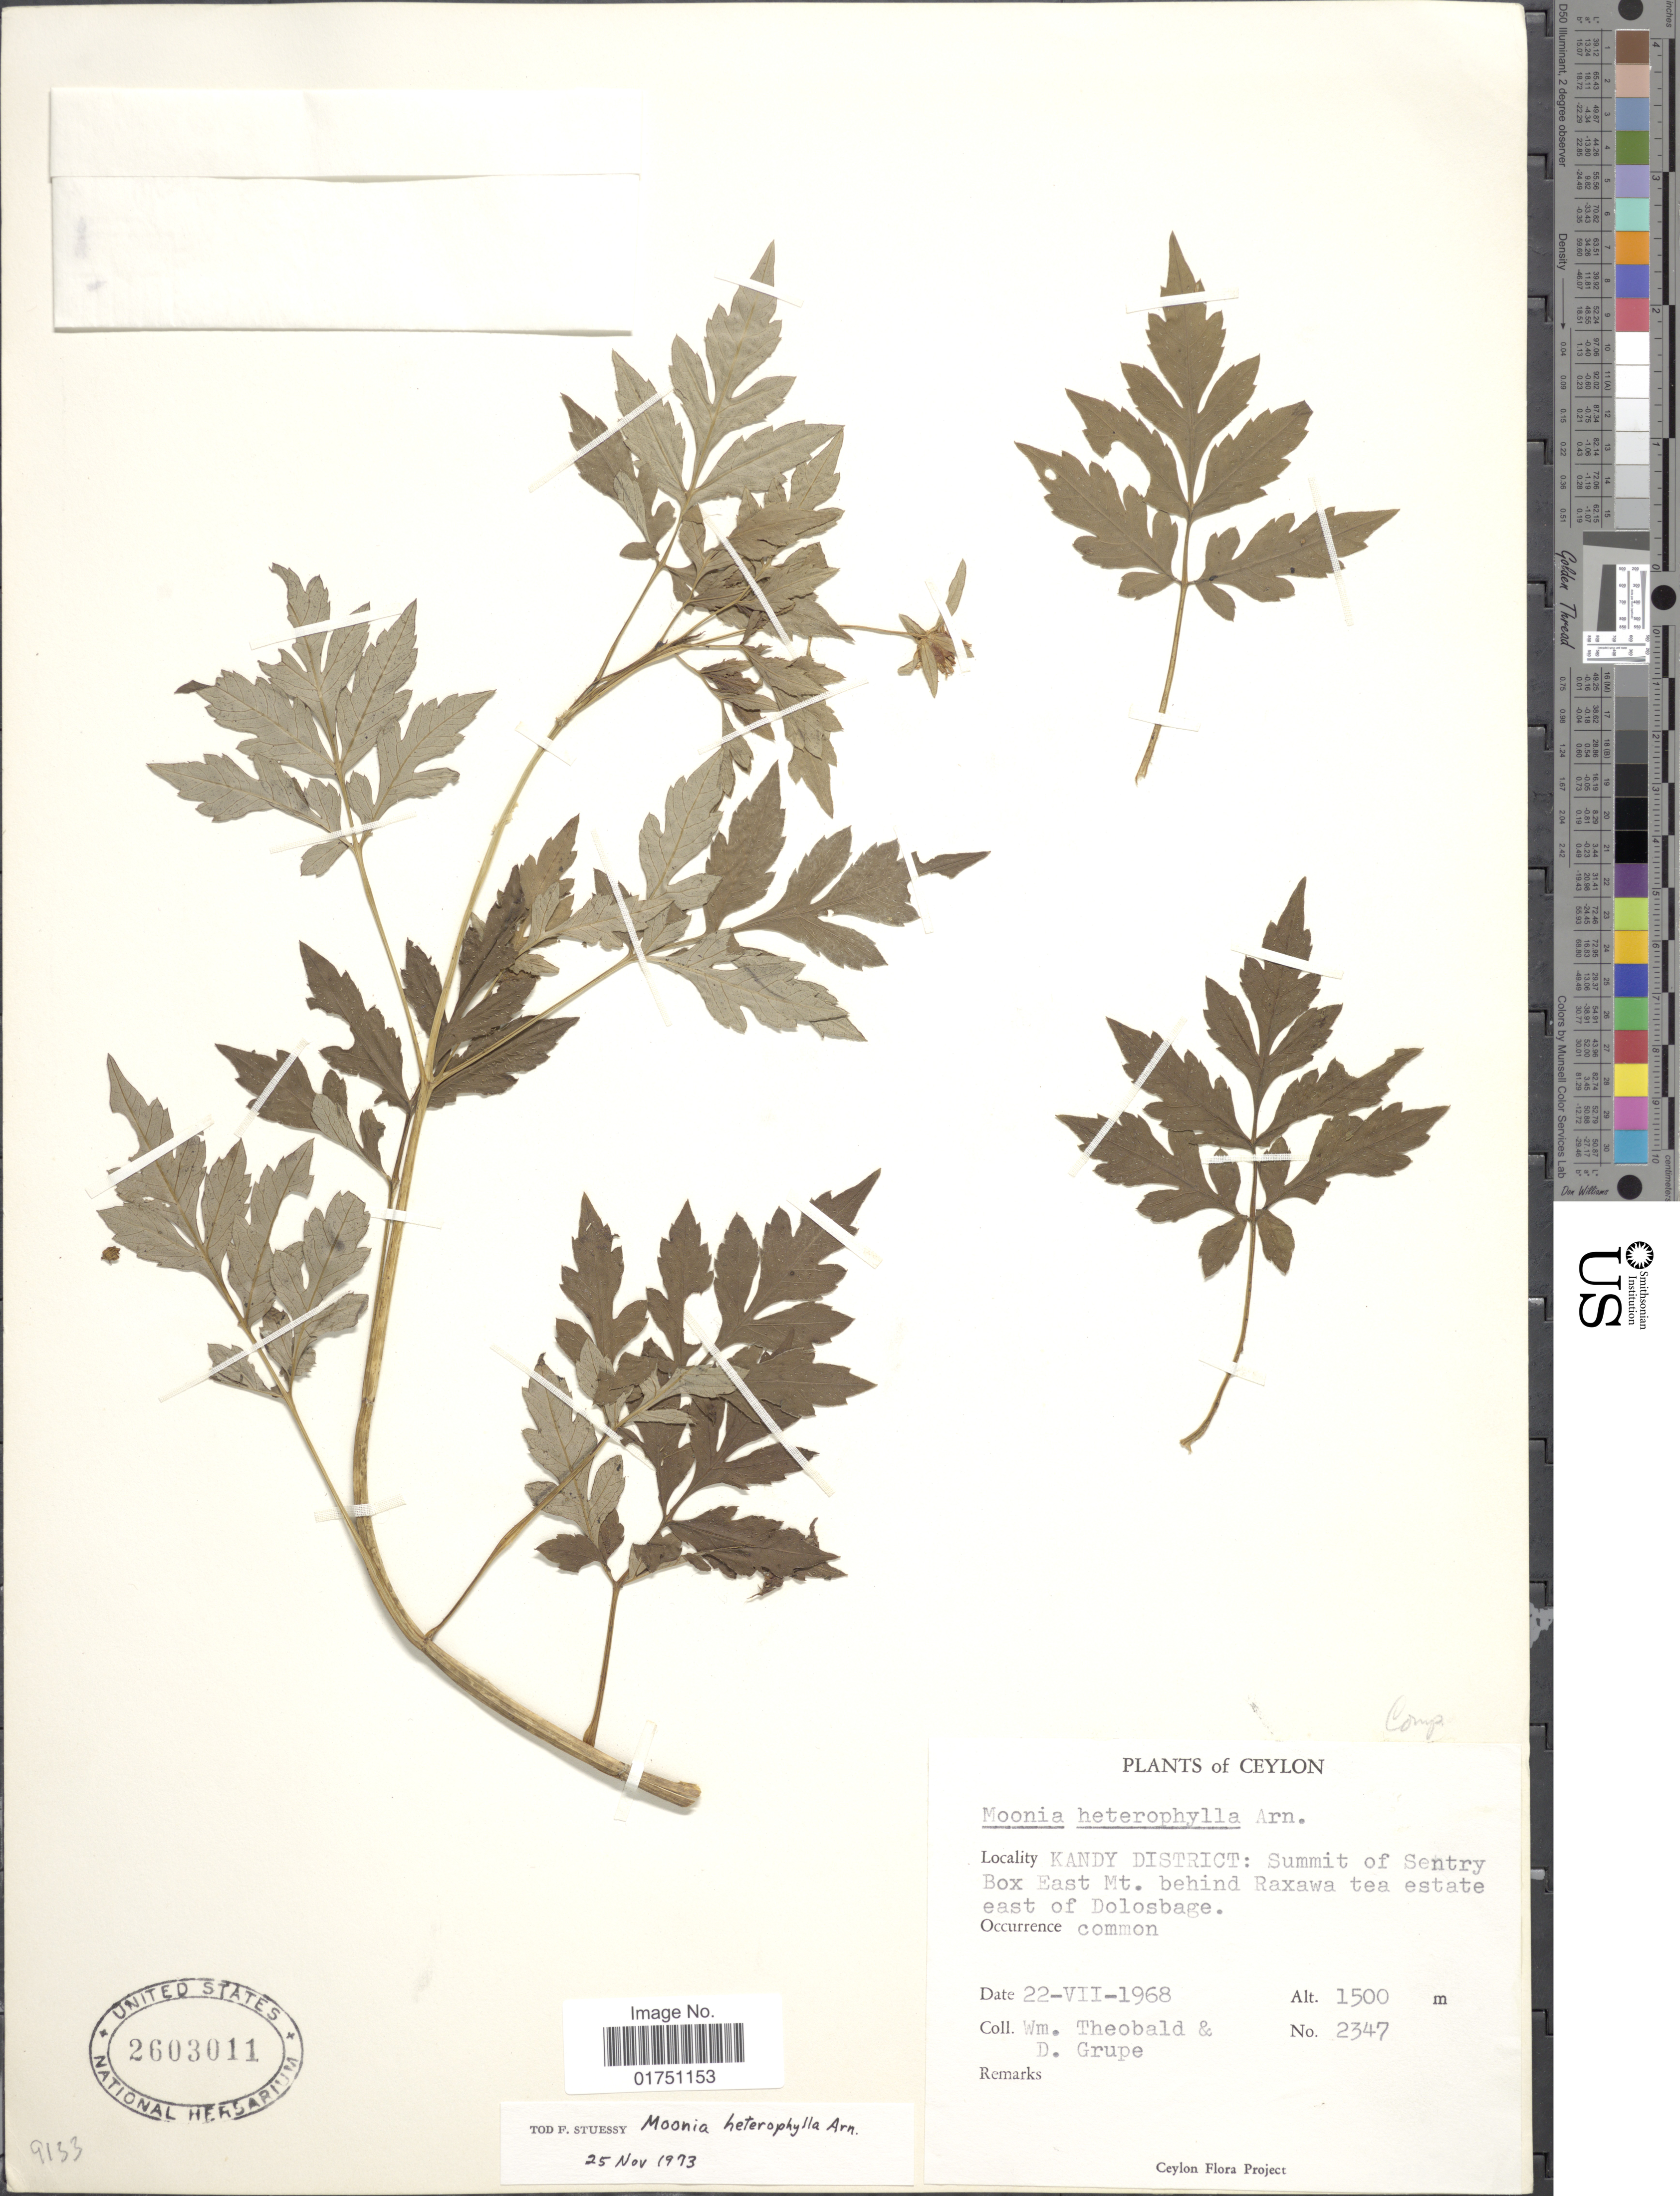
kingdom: Plantae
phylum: Tracheophyta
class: Magnoliopsida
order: Asterales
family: Asteraceae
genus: Moonia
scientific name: Moonia heterophylla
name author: Arn.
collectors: W. Theobald & D. Grupe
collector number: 2347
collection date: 1968-07-22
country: Sri Lanka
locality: Ceylon. Kandy District: Summit of Sentry Box East Mt. behind Raxawa tea estate east of Dolosbage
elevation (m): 1500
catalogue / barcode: US 2603011